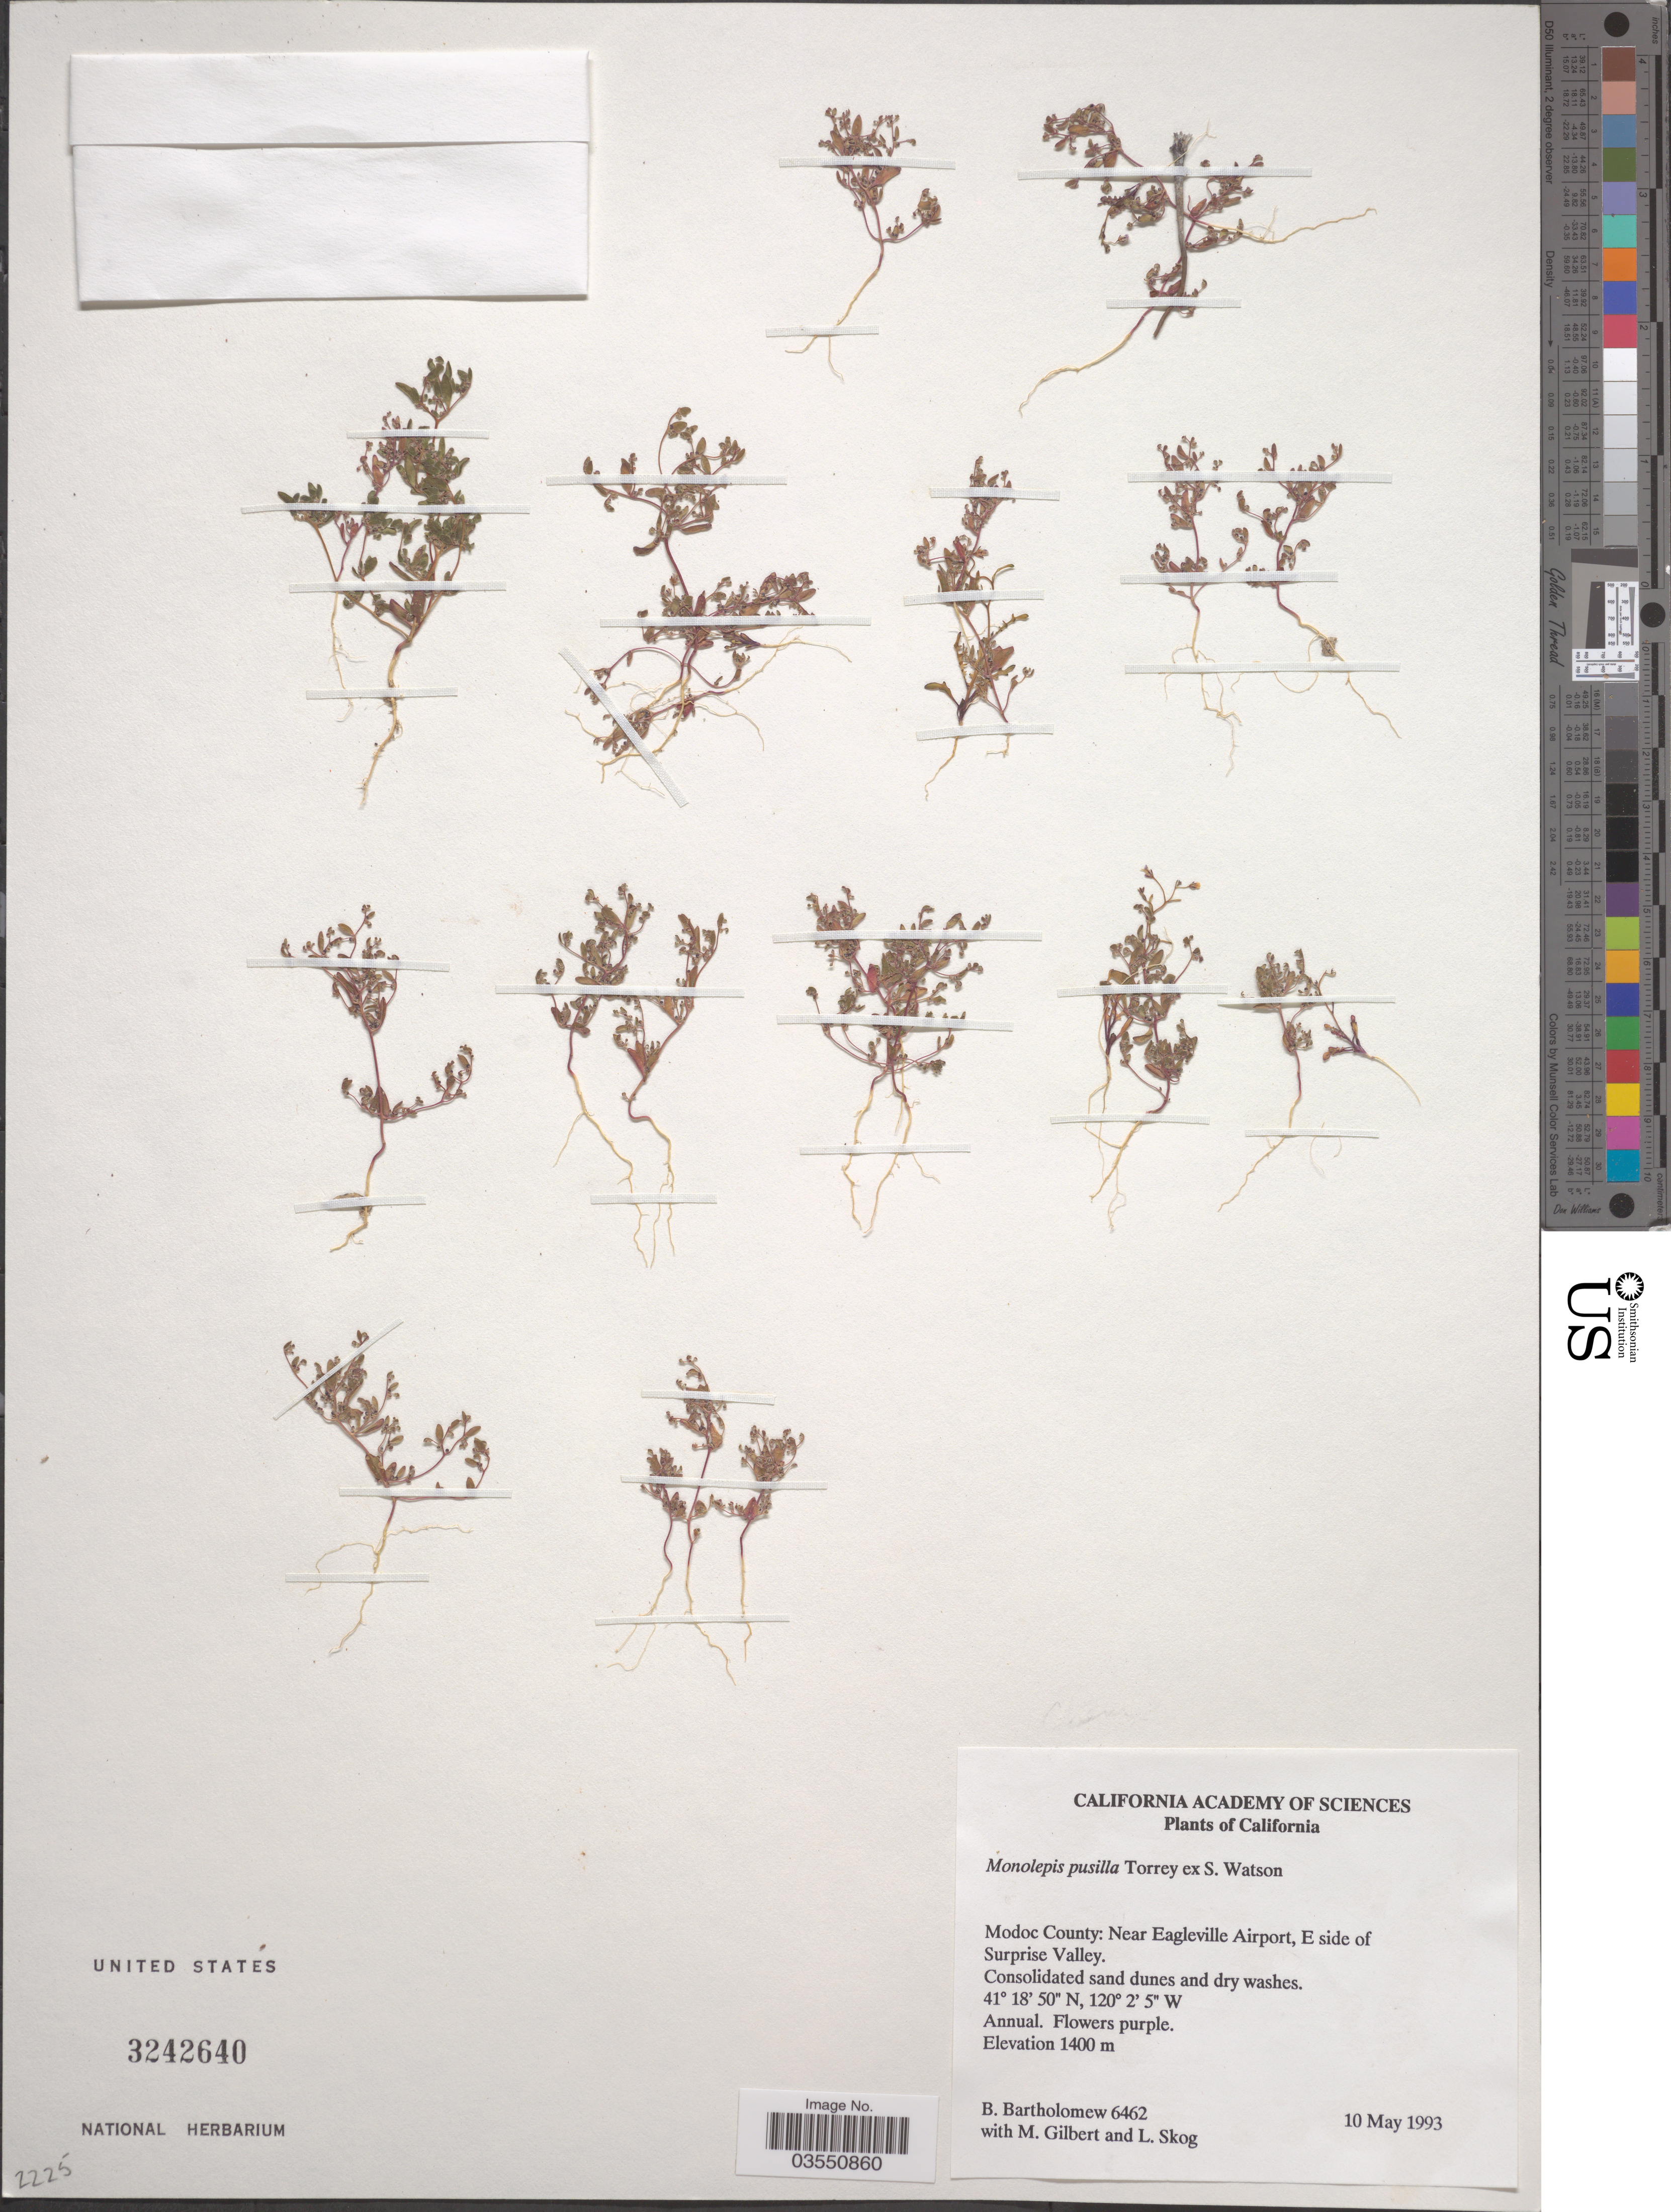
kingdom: Plantae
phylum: Tracheophyta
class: Magnoliopsida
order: Caryophyllales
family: Amaranthaceae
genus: Micromonolepis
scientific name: Micromonolepis pusilla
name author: (Torr. ex S. Watson) Ulbr.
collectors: B. Bartholomew, M. Gilbert & L. E. Skog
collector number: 6462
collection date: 1993-05-10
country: United States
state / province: California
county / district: Modoc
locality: Modoc County: Near Eagleville Airport, E side of Surprise Valley.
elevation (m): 1400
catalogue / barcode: US 3242640